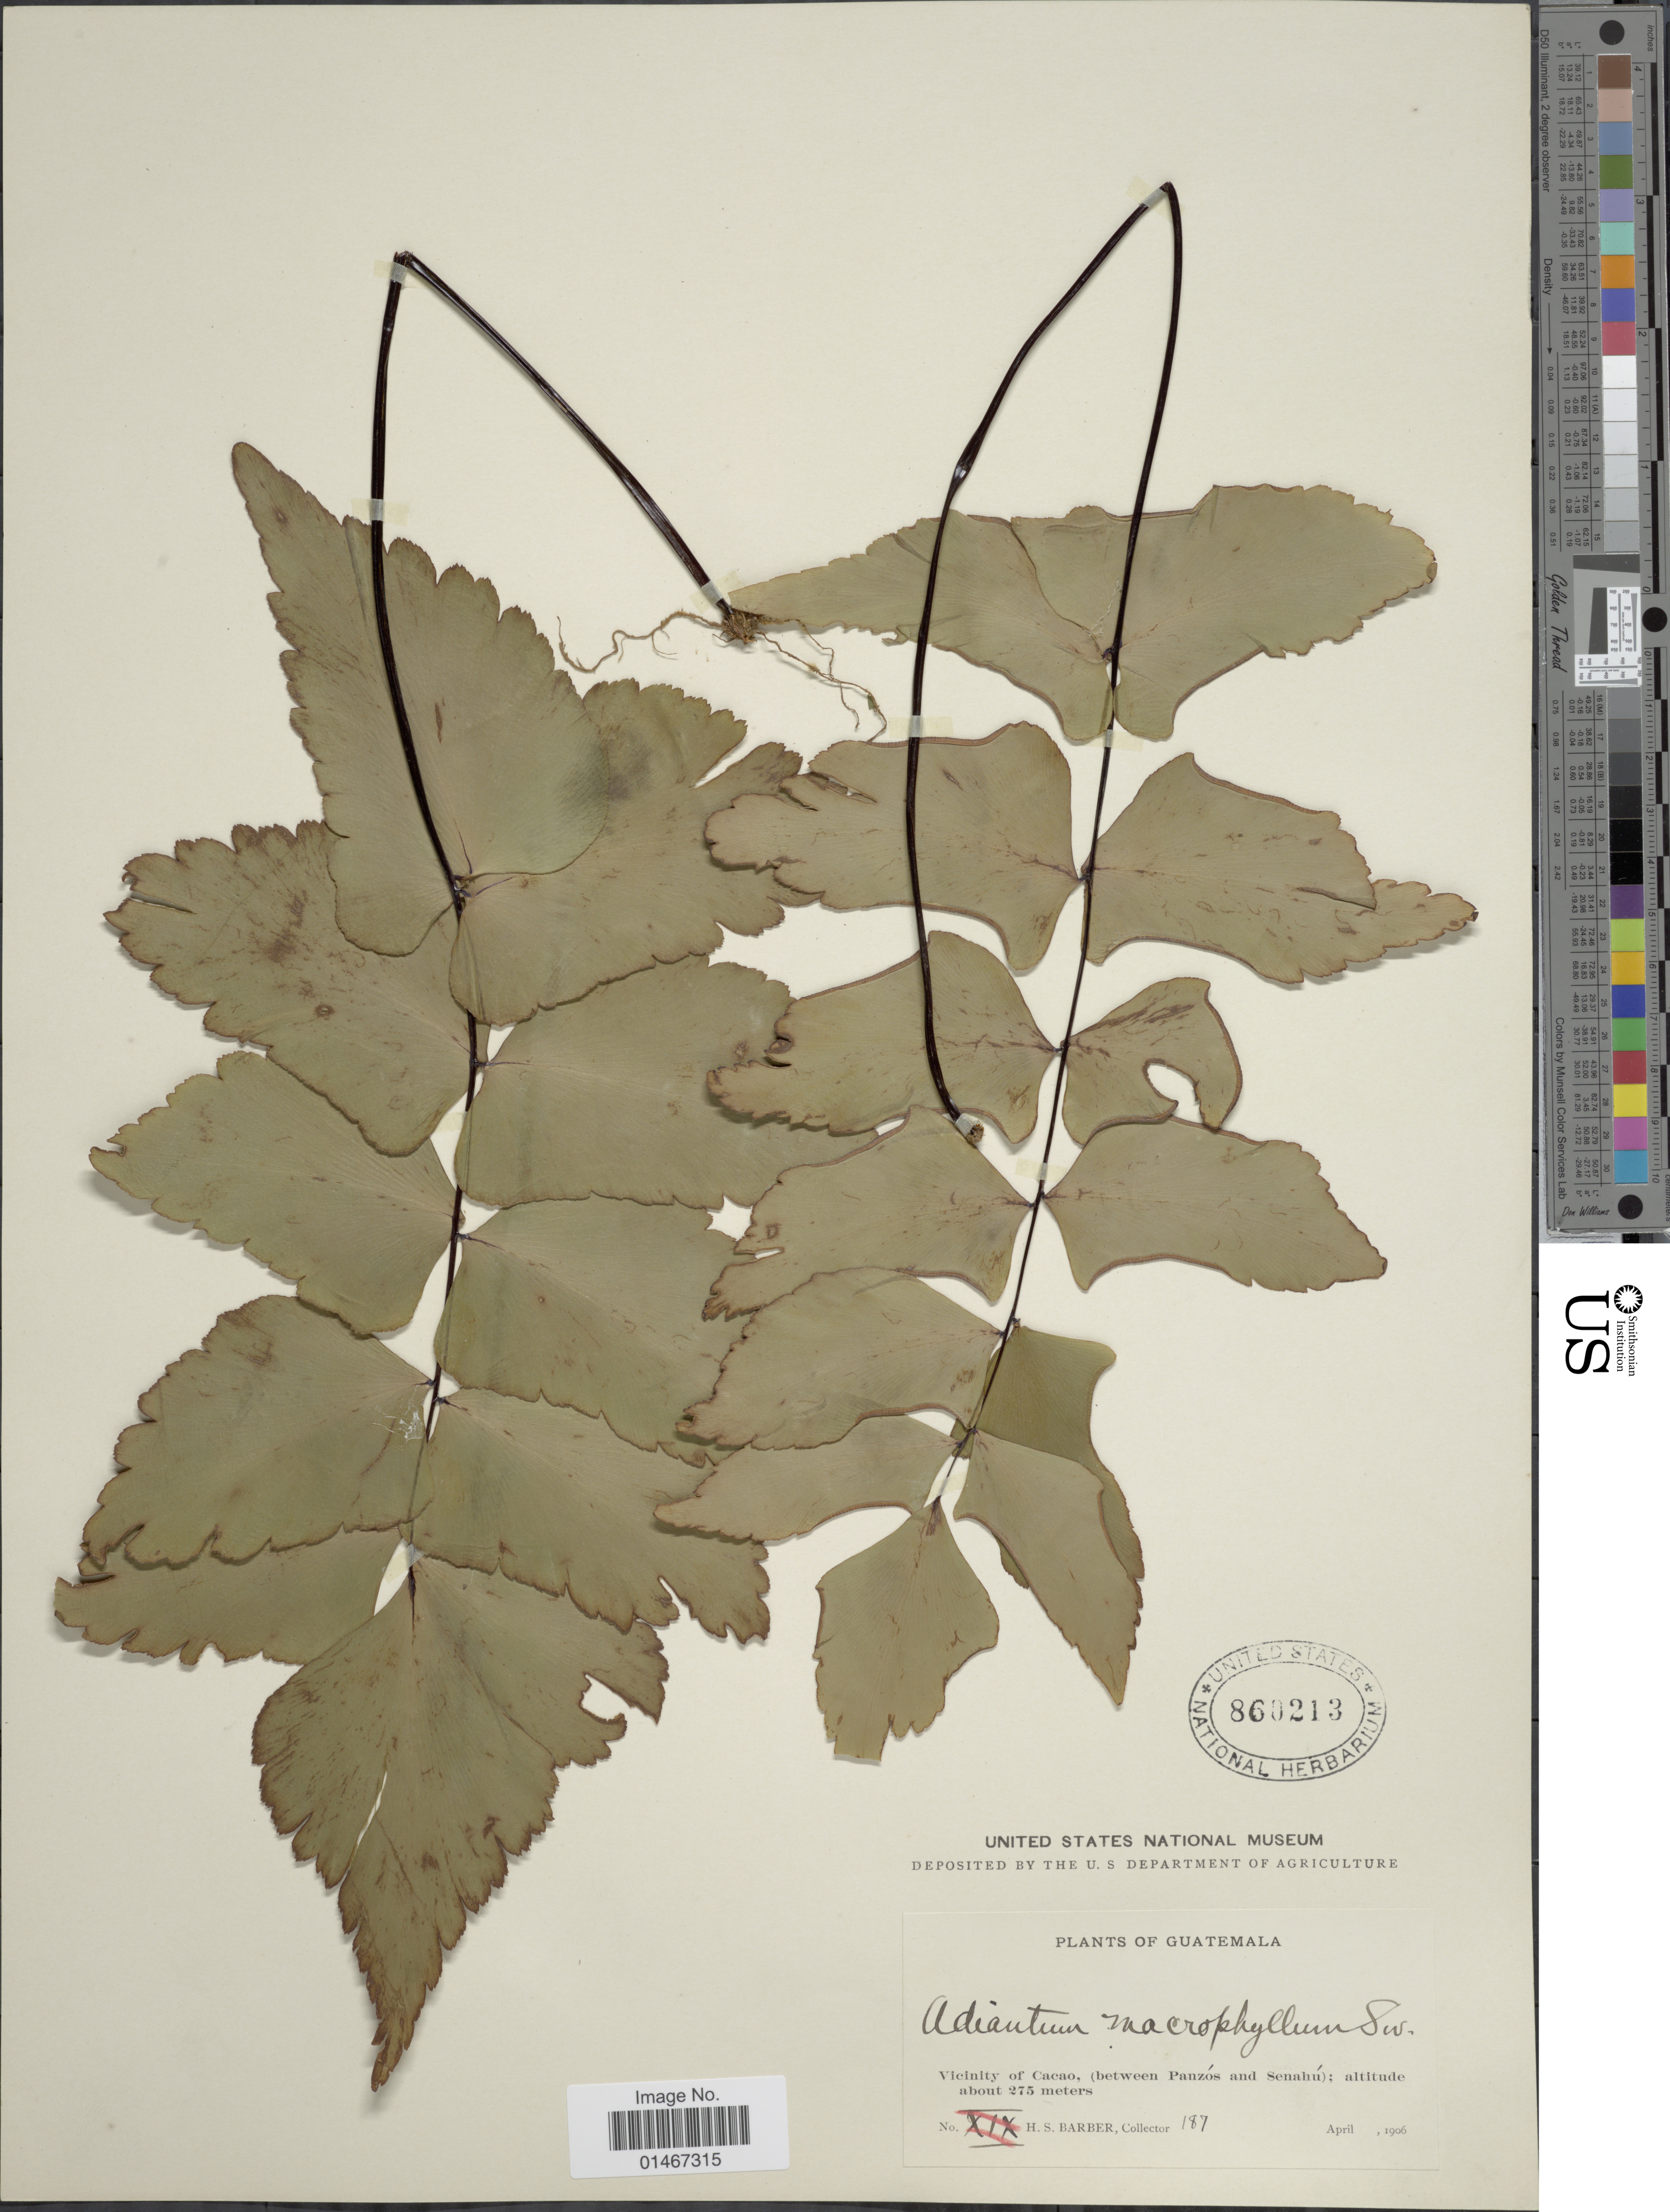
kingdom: Plantae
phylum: Tracheophyta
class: Polypodiopsida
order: Polypodiales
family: Pteridaceae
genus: Adiantum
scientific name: Adiantum macrophyllum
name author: Sw.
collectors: H. Barber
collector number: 187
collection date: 1906-04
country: Guatemala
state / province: Guatemala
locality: Vicinity of Cacao, (between Panzos and Senahu).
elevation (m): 275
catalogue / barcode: US 860213